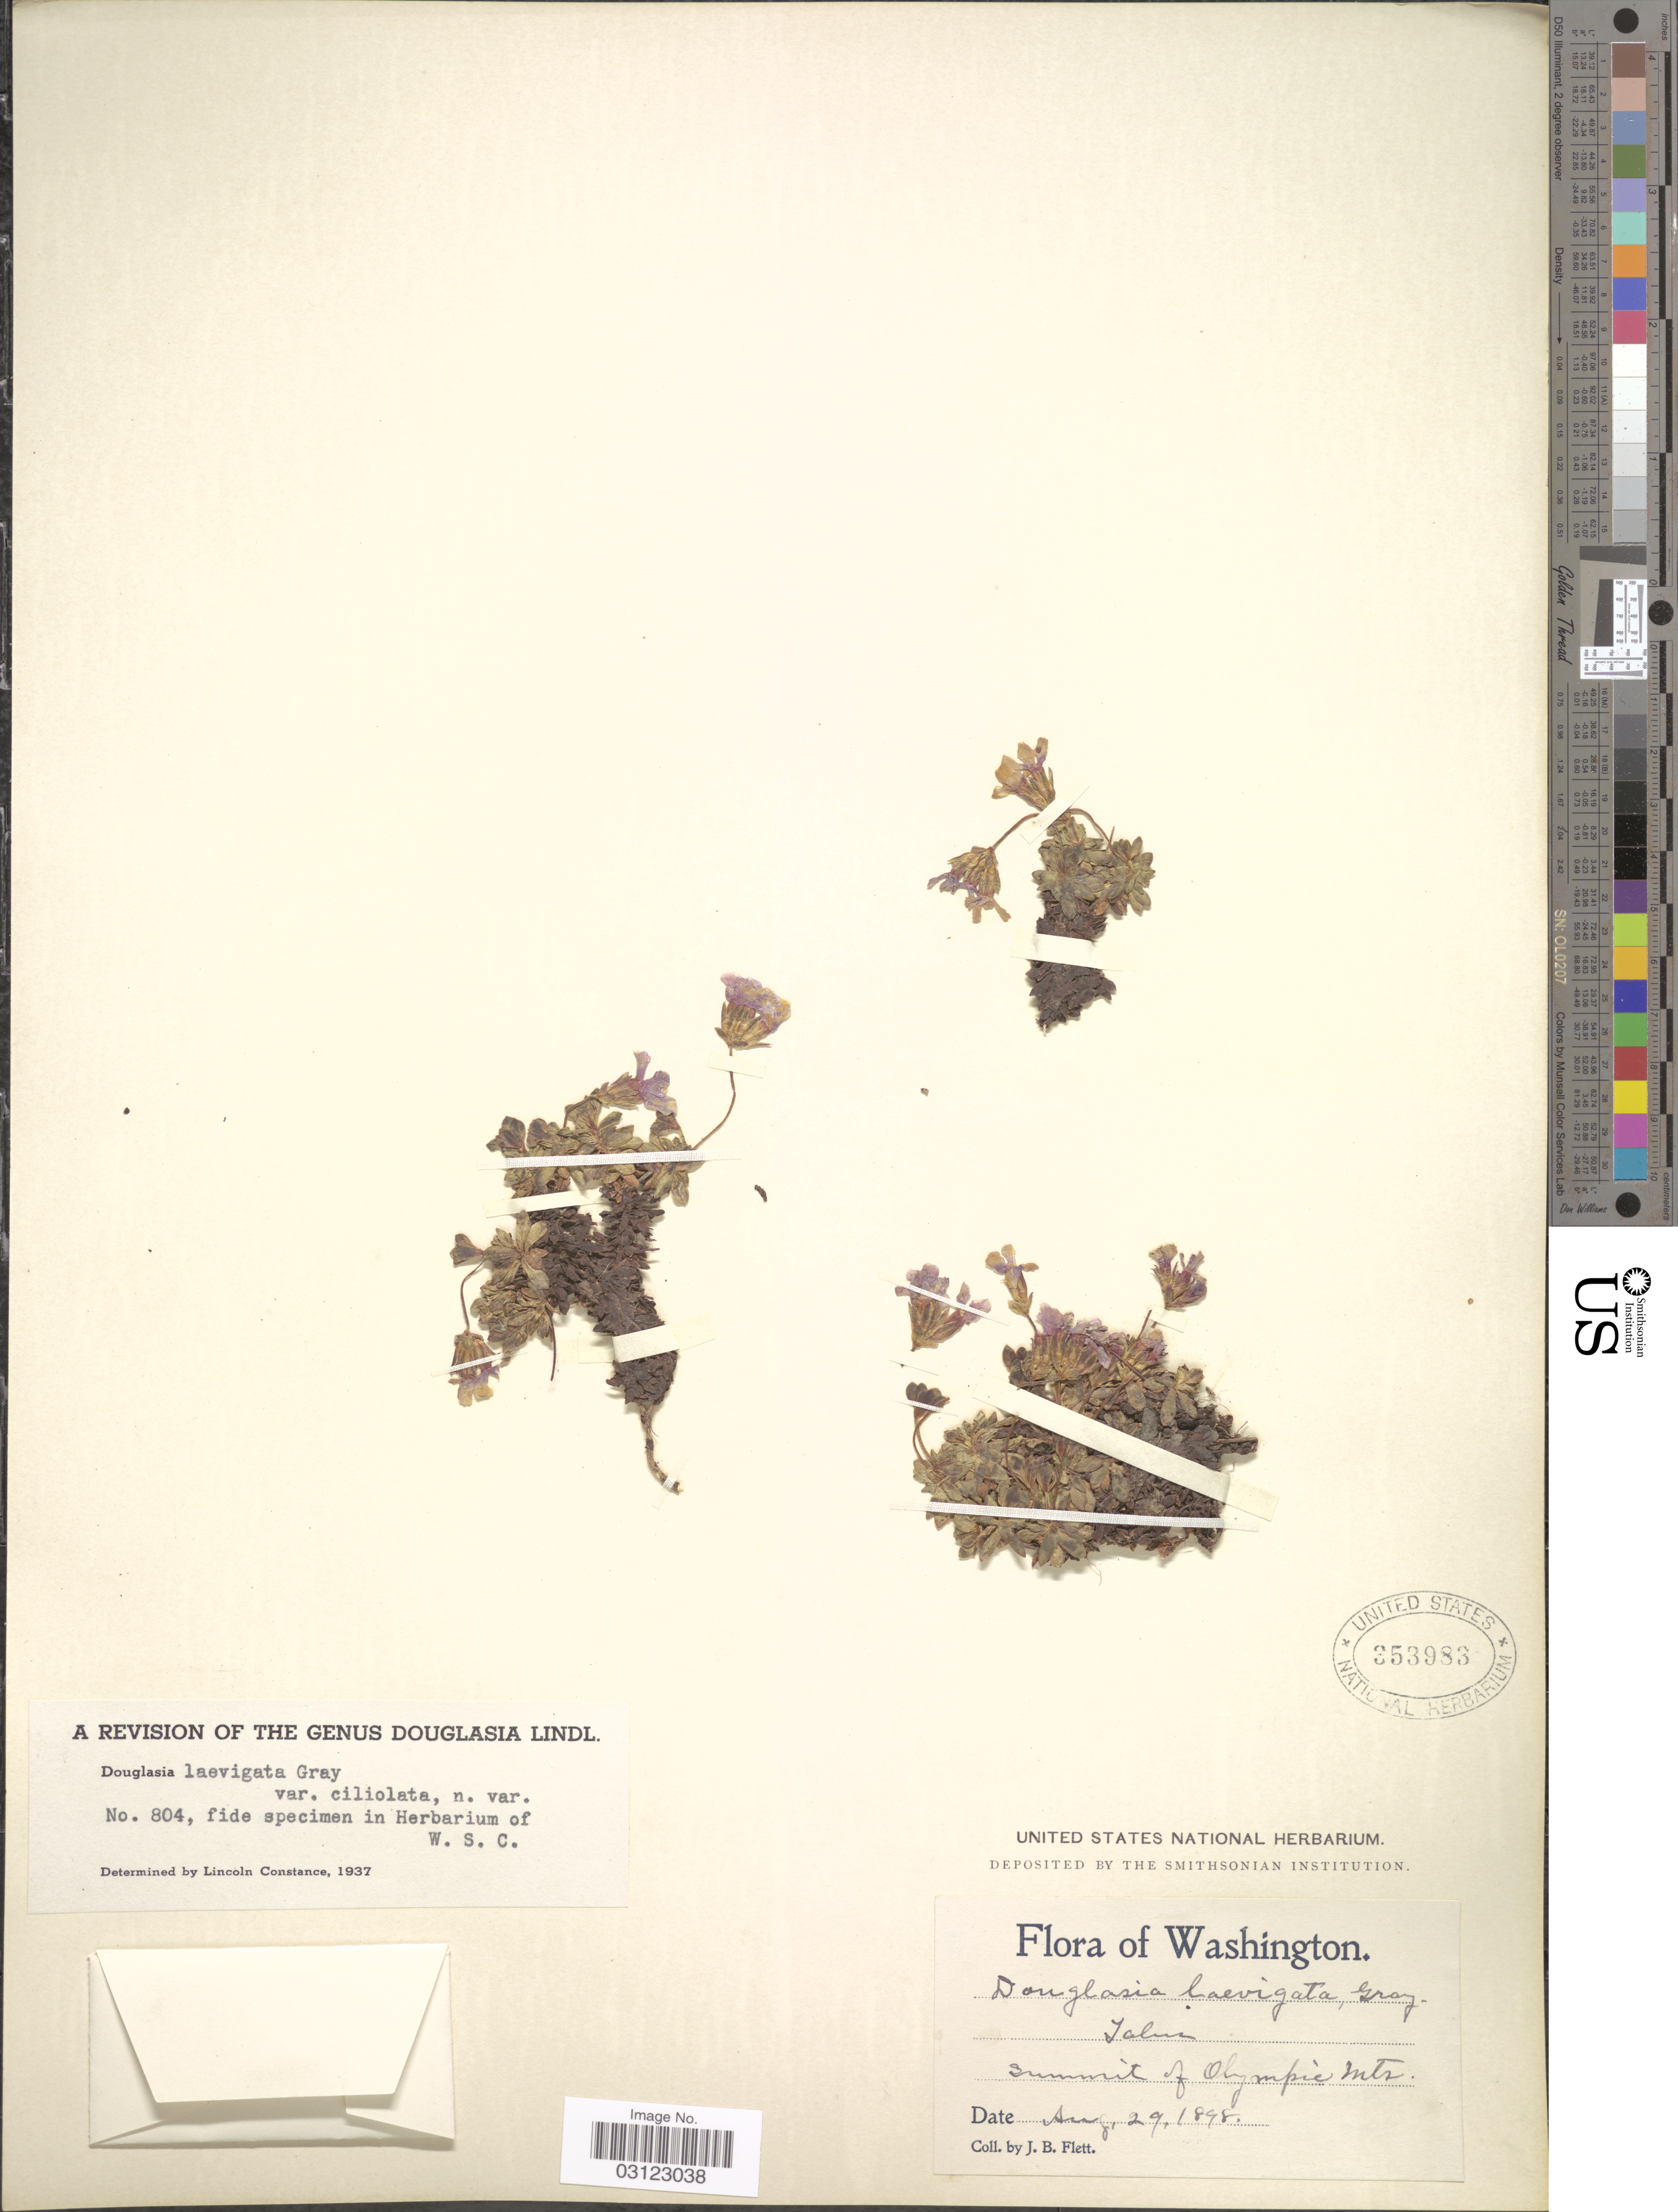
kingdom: Plantae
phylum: Tracheophyta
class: Magnoliopsida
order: Ericales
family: Primulaceae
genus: Douglasia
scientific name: Douglasia laevigata var. ciliolata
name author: Constance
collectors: J. Flett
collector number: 804?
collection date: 1898-08-29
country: United States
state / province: Washington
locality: Summit of Olympic Mts.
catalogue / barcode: US 353983